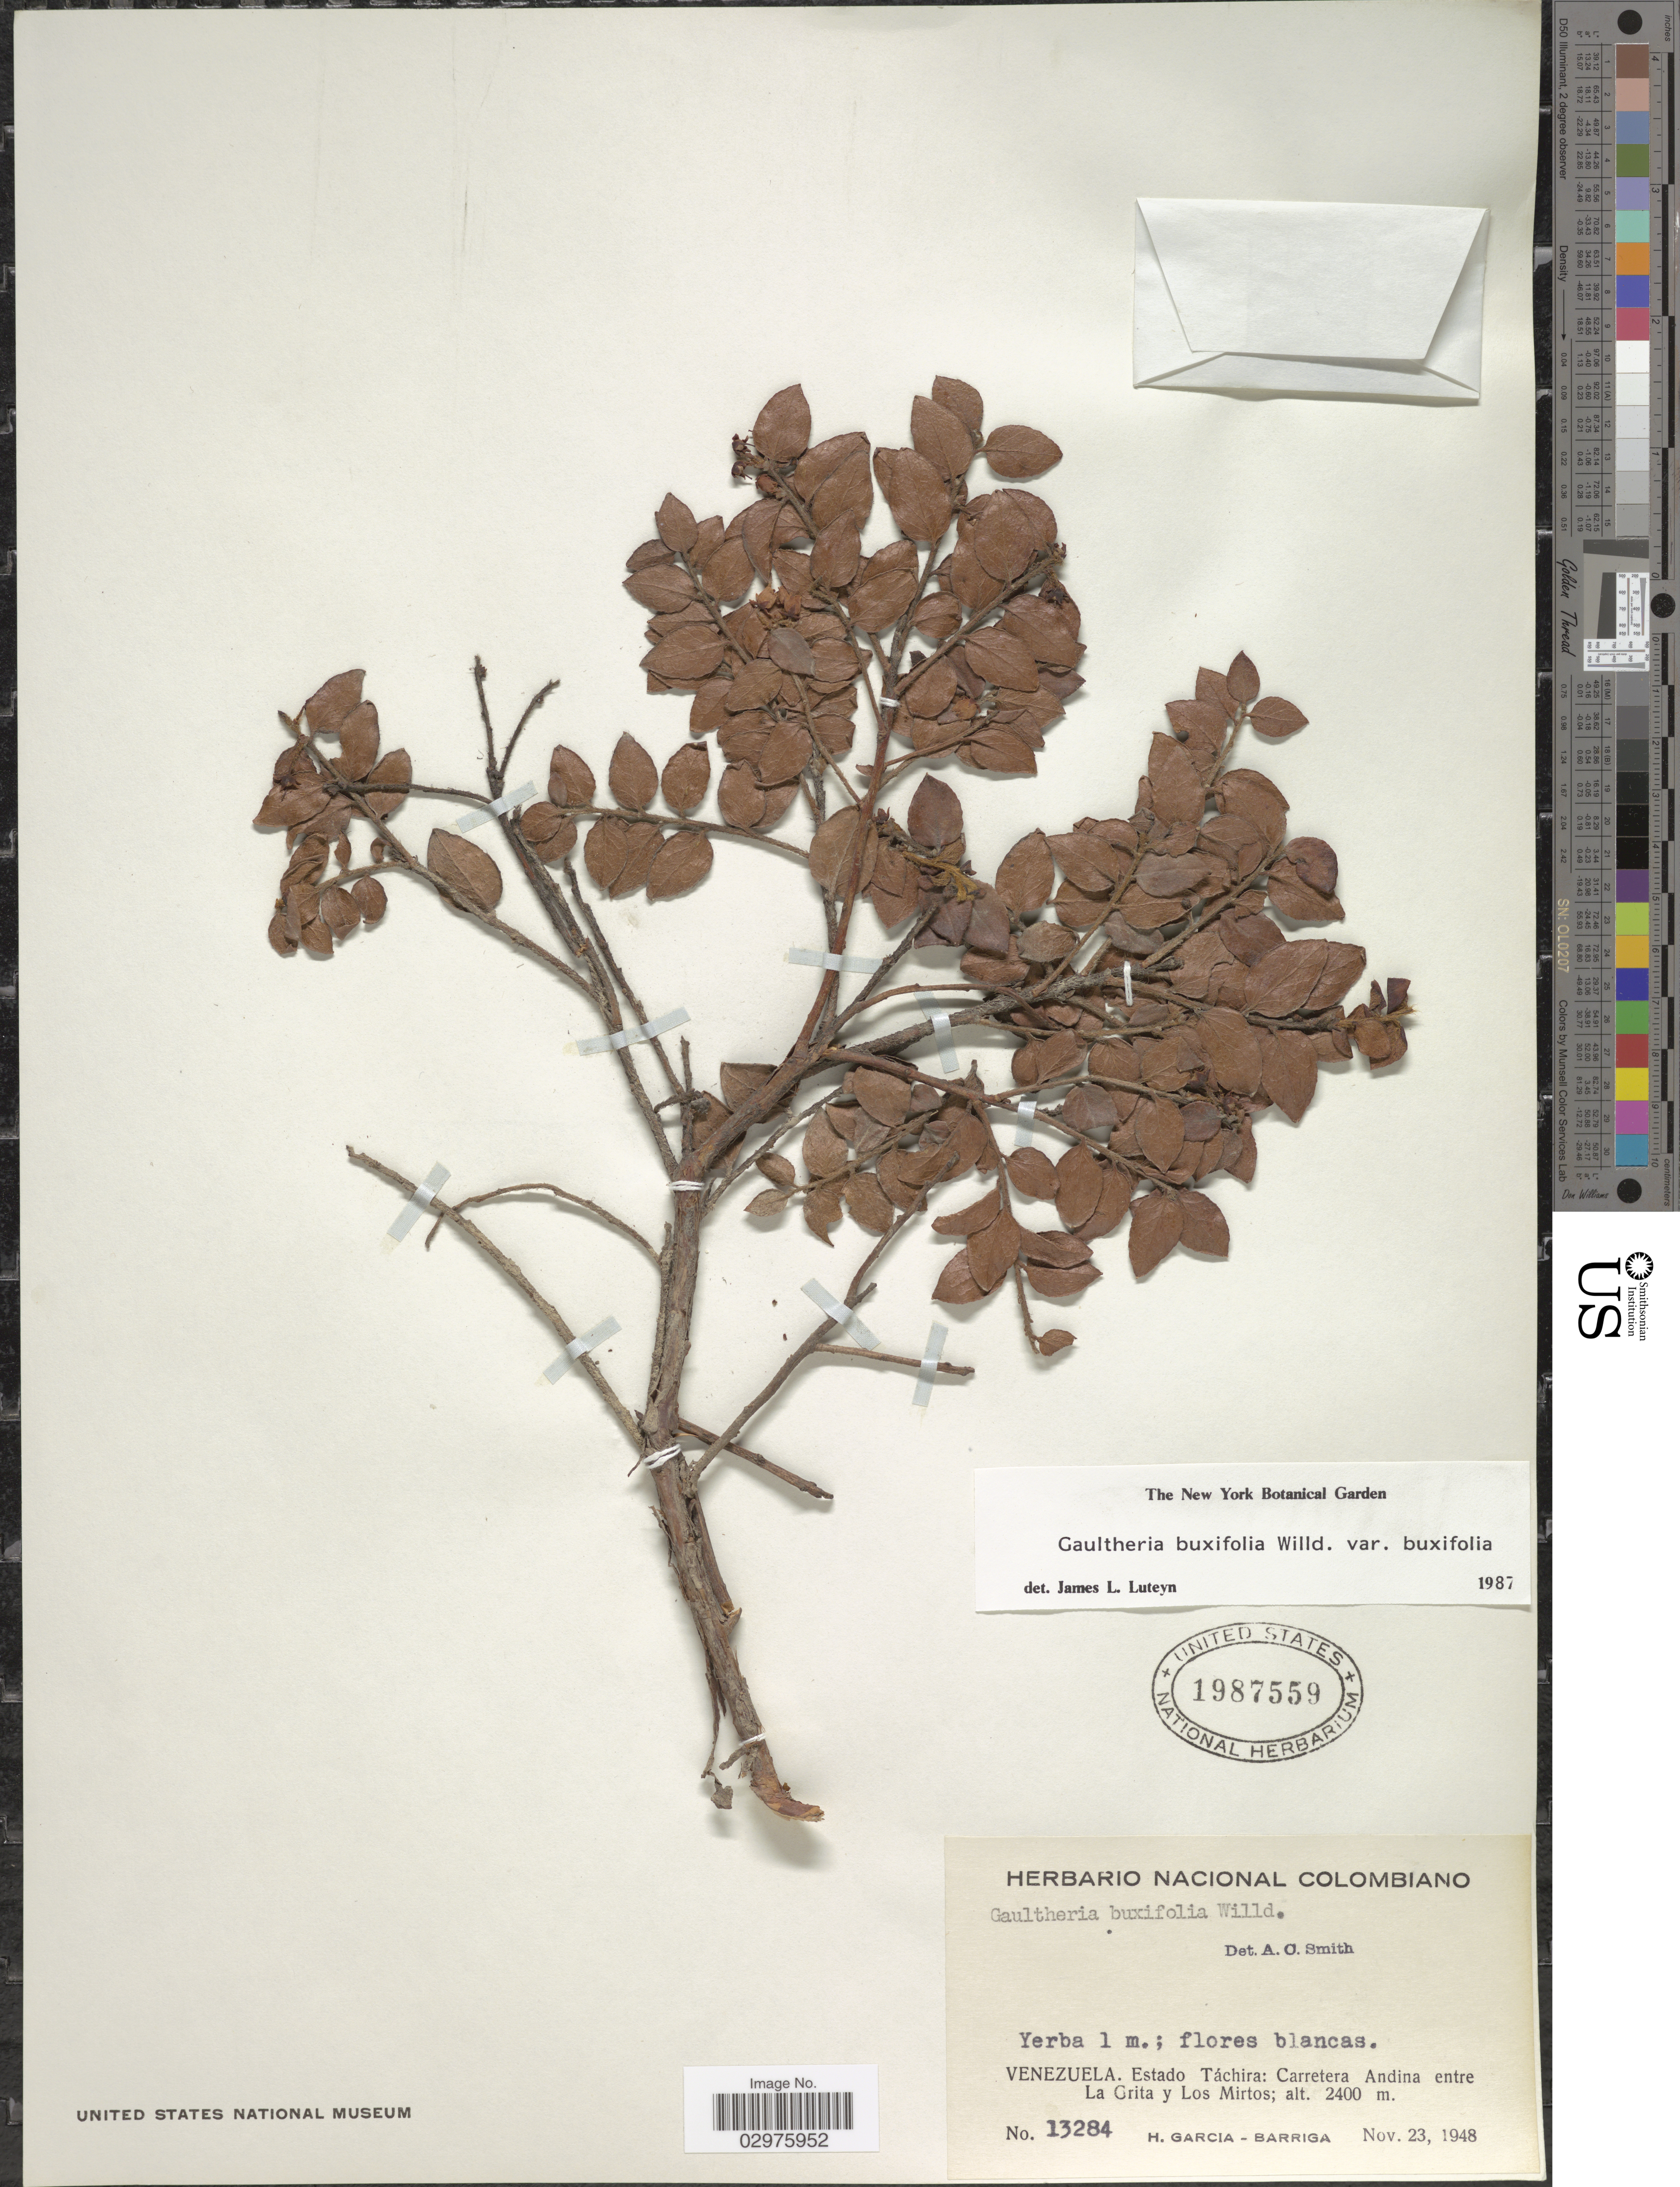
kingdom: Plantae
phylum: Tracheophyta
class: Magnoliopsida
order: Ericales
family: Ericaceae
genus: Gaultheria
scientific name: Gaultheria buxifolia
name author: Willd.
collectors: H. García Barriga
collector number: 13284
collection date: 1948-11-23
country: Venezuela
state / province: Tachira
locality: Estado Táchira: Carretera Andina entre La Grita y Los Mirtos.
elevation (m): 2400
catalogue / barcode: US 1987559